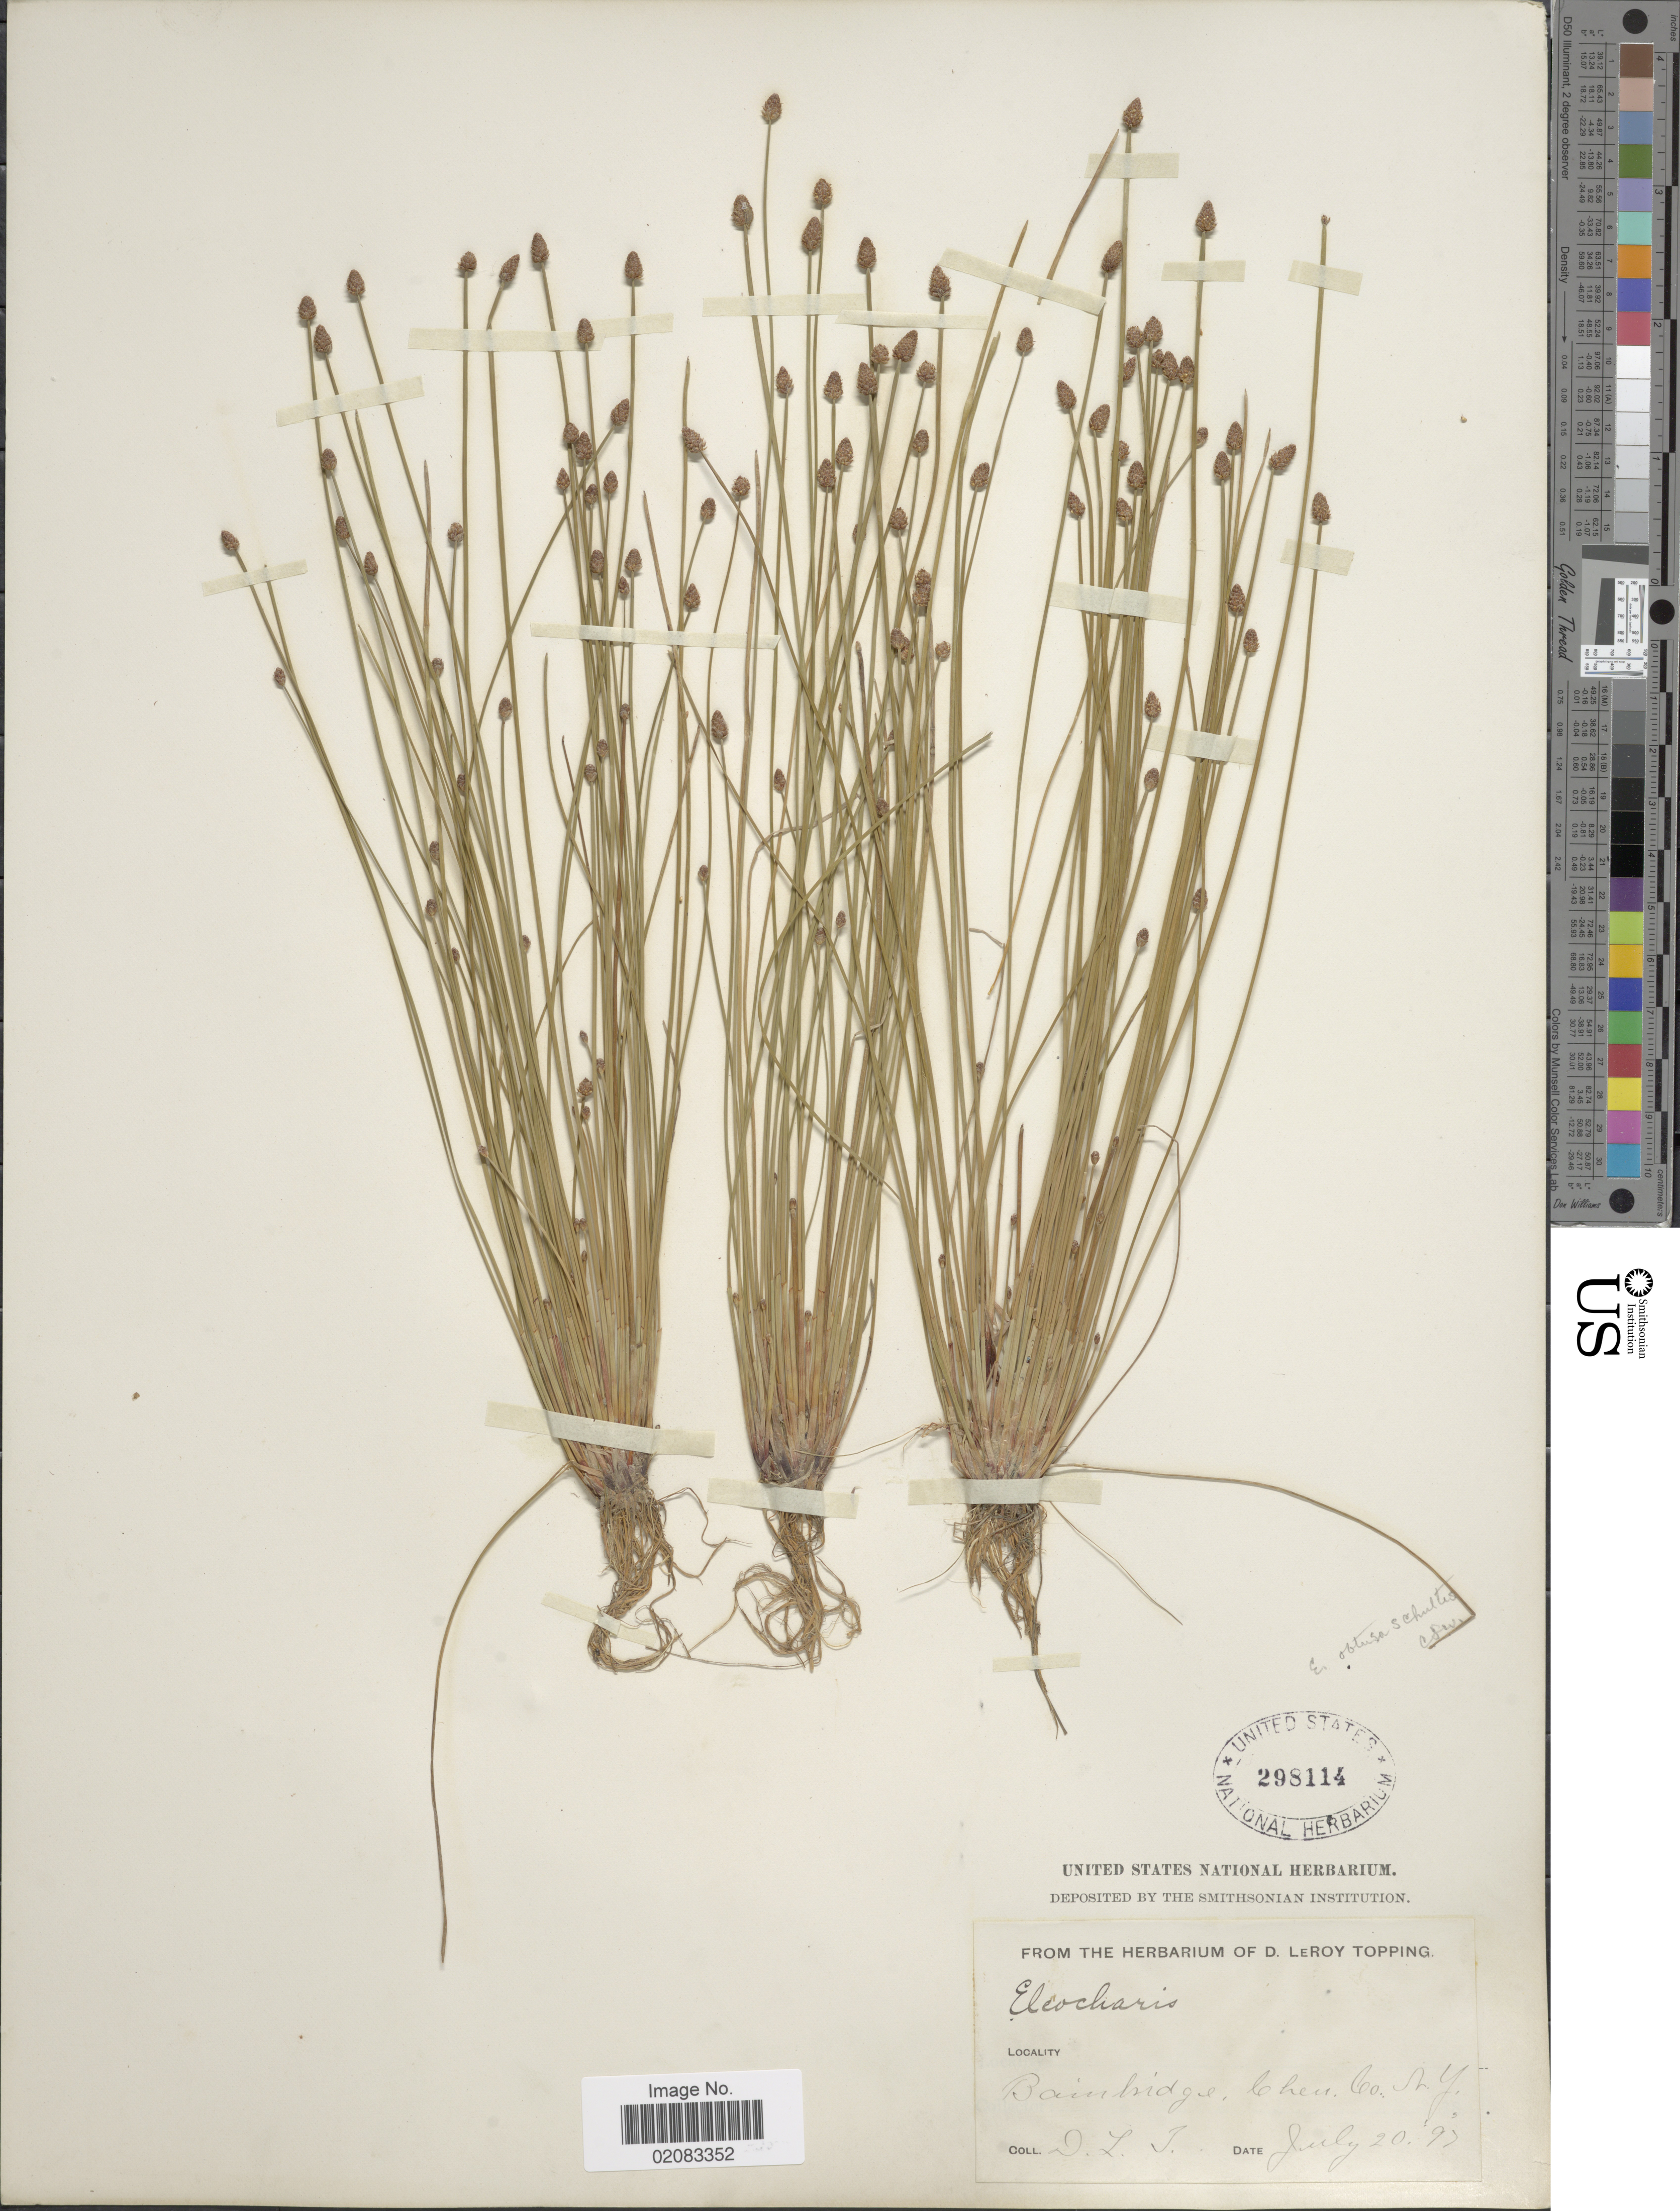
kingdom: Plantae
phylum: Tracheophyta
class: Liliopsida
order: Poales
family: Cyperaceae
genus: Eleocharis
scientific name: Eleocharis obtusa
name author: (Willd.) Schult.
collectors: D. L. Topping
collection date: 1897-07-20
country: United States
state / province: New York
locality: Bainbridge, Chen. Co.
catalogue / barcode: US 298114